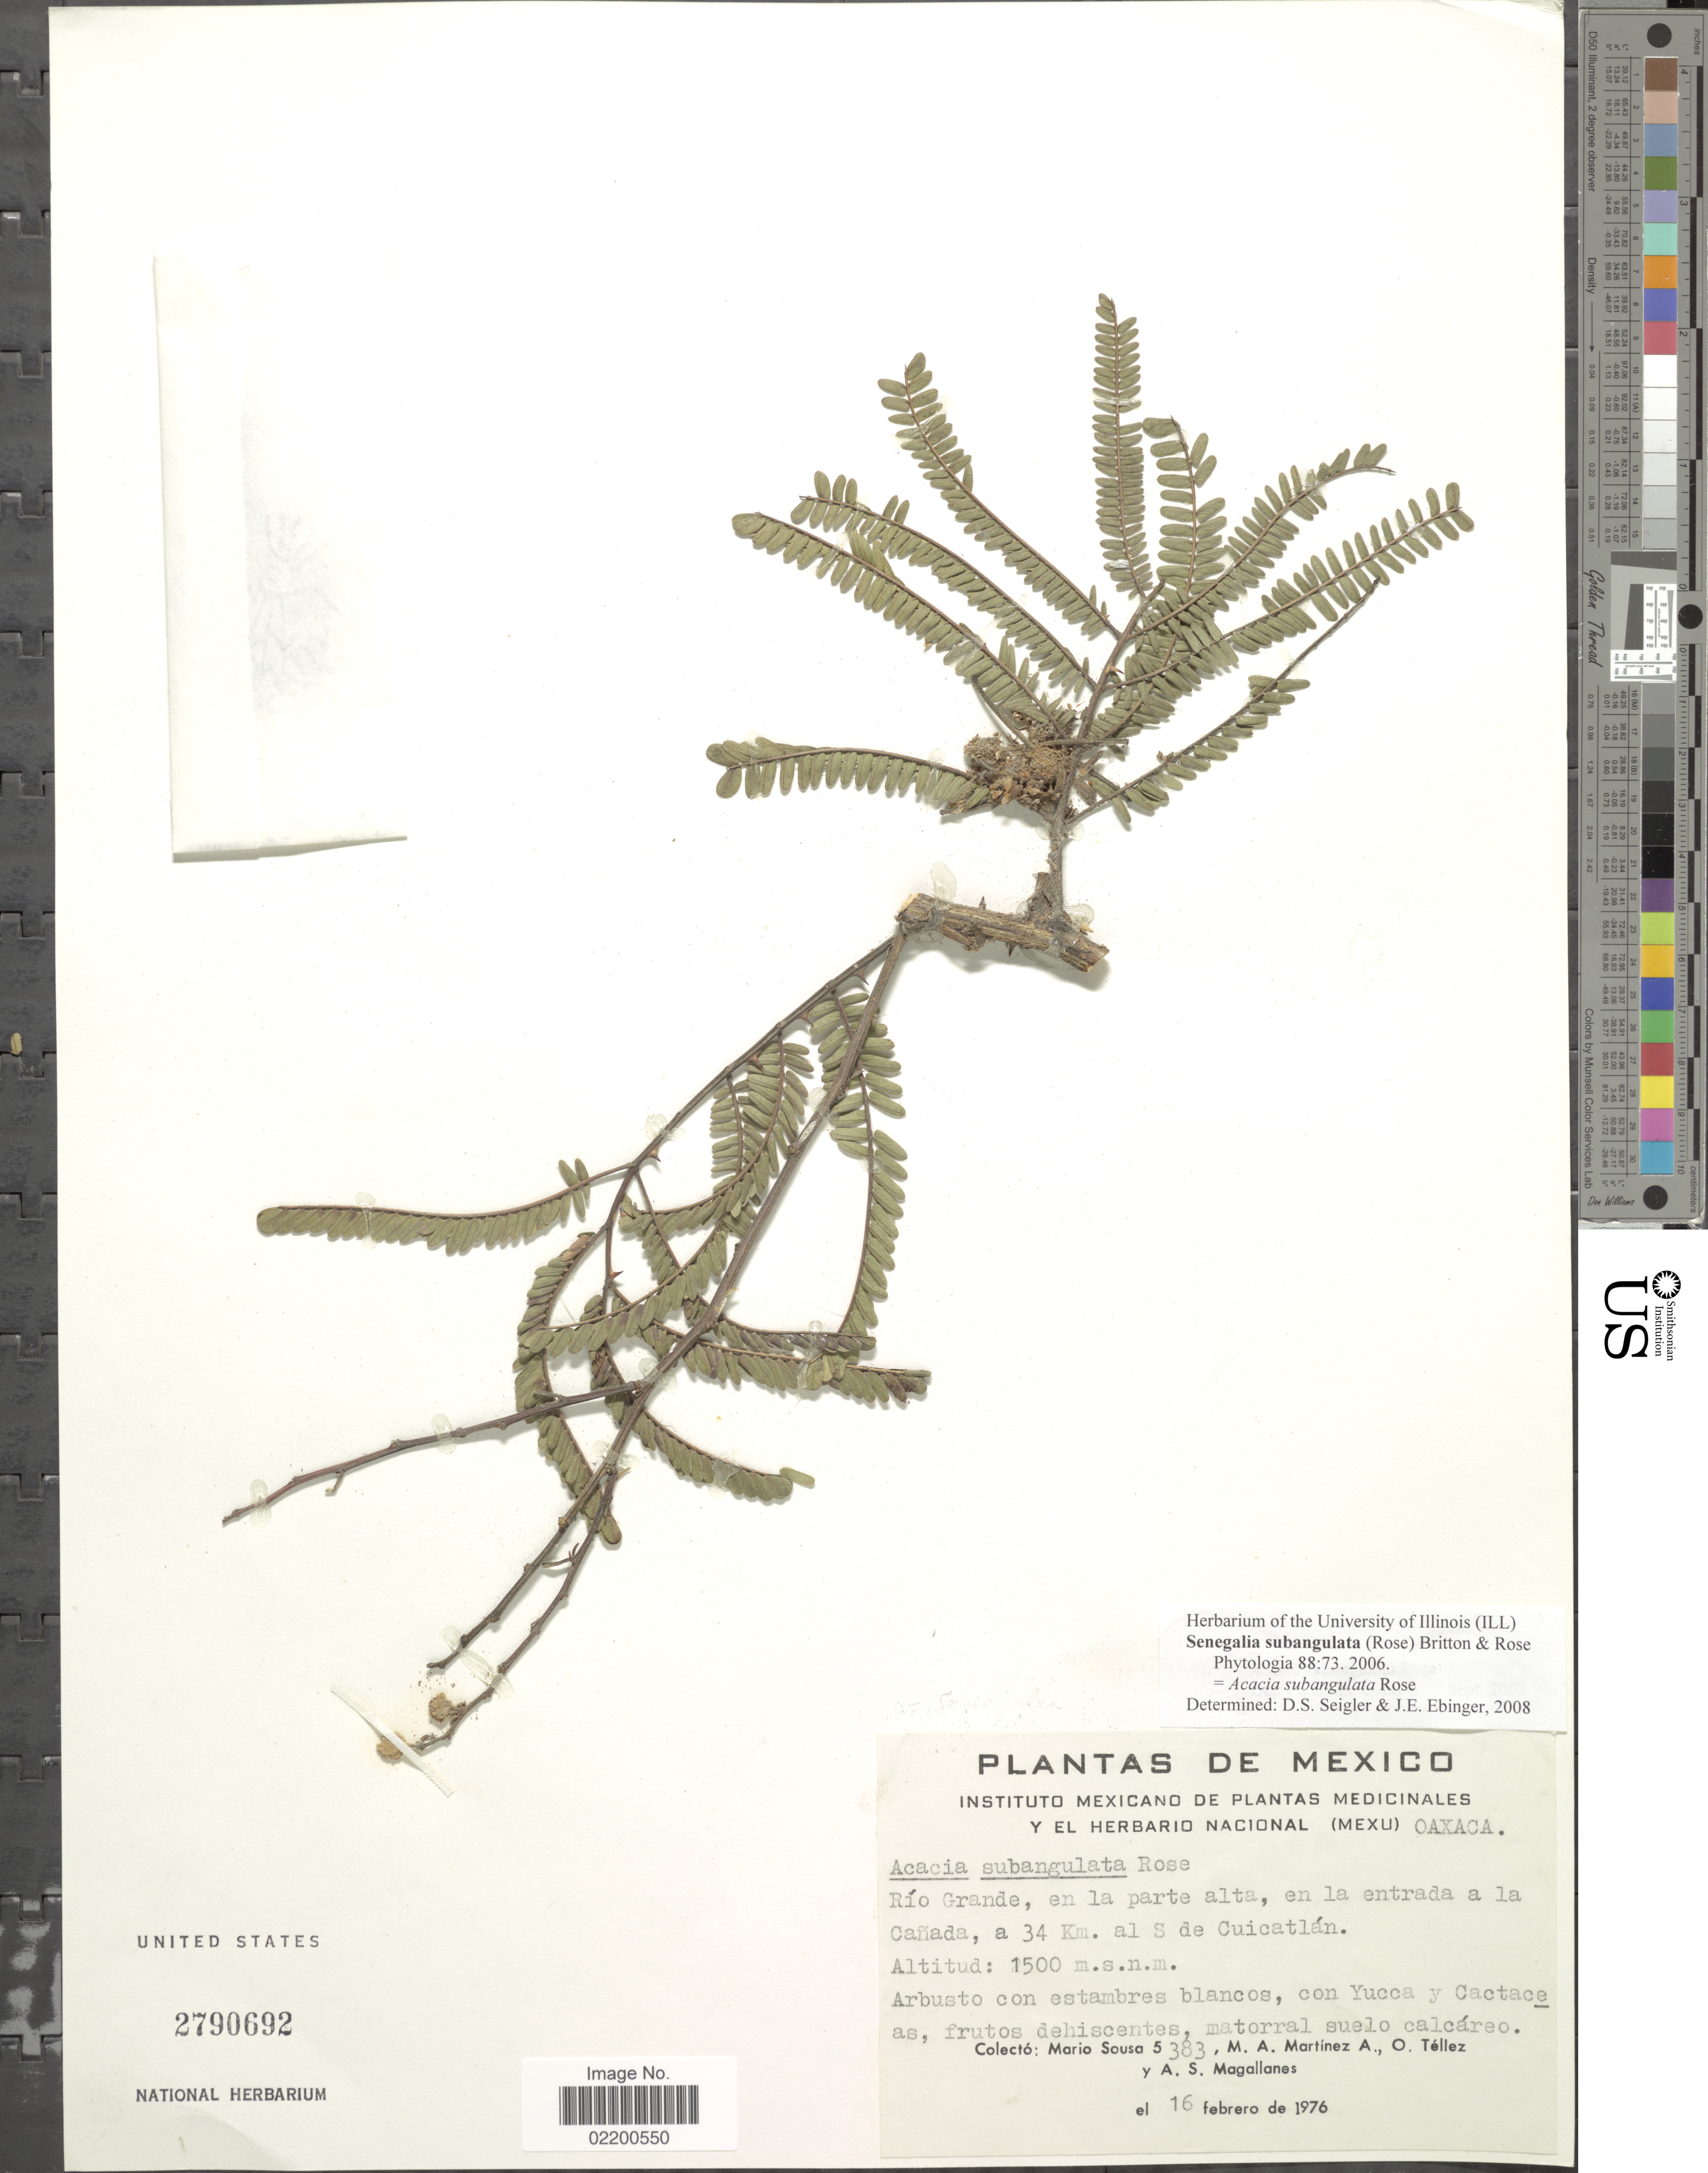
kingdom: Plantae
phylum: Tracheophyta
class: Magnoliopsida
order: Fabales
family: Fabaceae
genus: Senegalia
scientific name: Senegalia subangulata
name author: (Rose) Britton & Rose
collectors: M. Sousa S., M. Martínez, O. Tellez & A. Magallanes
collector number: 5383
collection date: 1976-02-16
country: Mexico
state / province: Oaxaca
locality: Rio Grande, en el parte alta, en la entrada a la Canada, a 34 Km. al S de Cuicatlan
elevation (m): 1500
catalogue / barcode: US 2790692